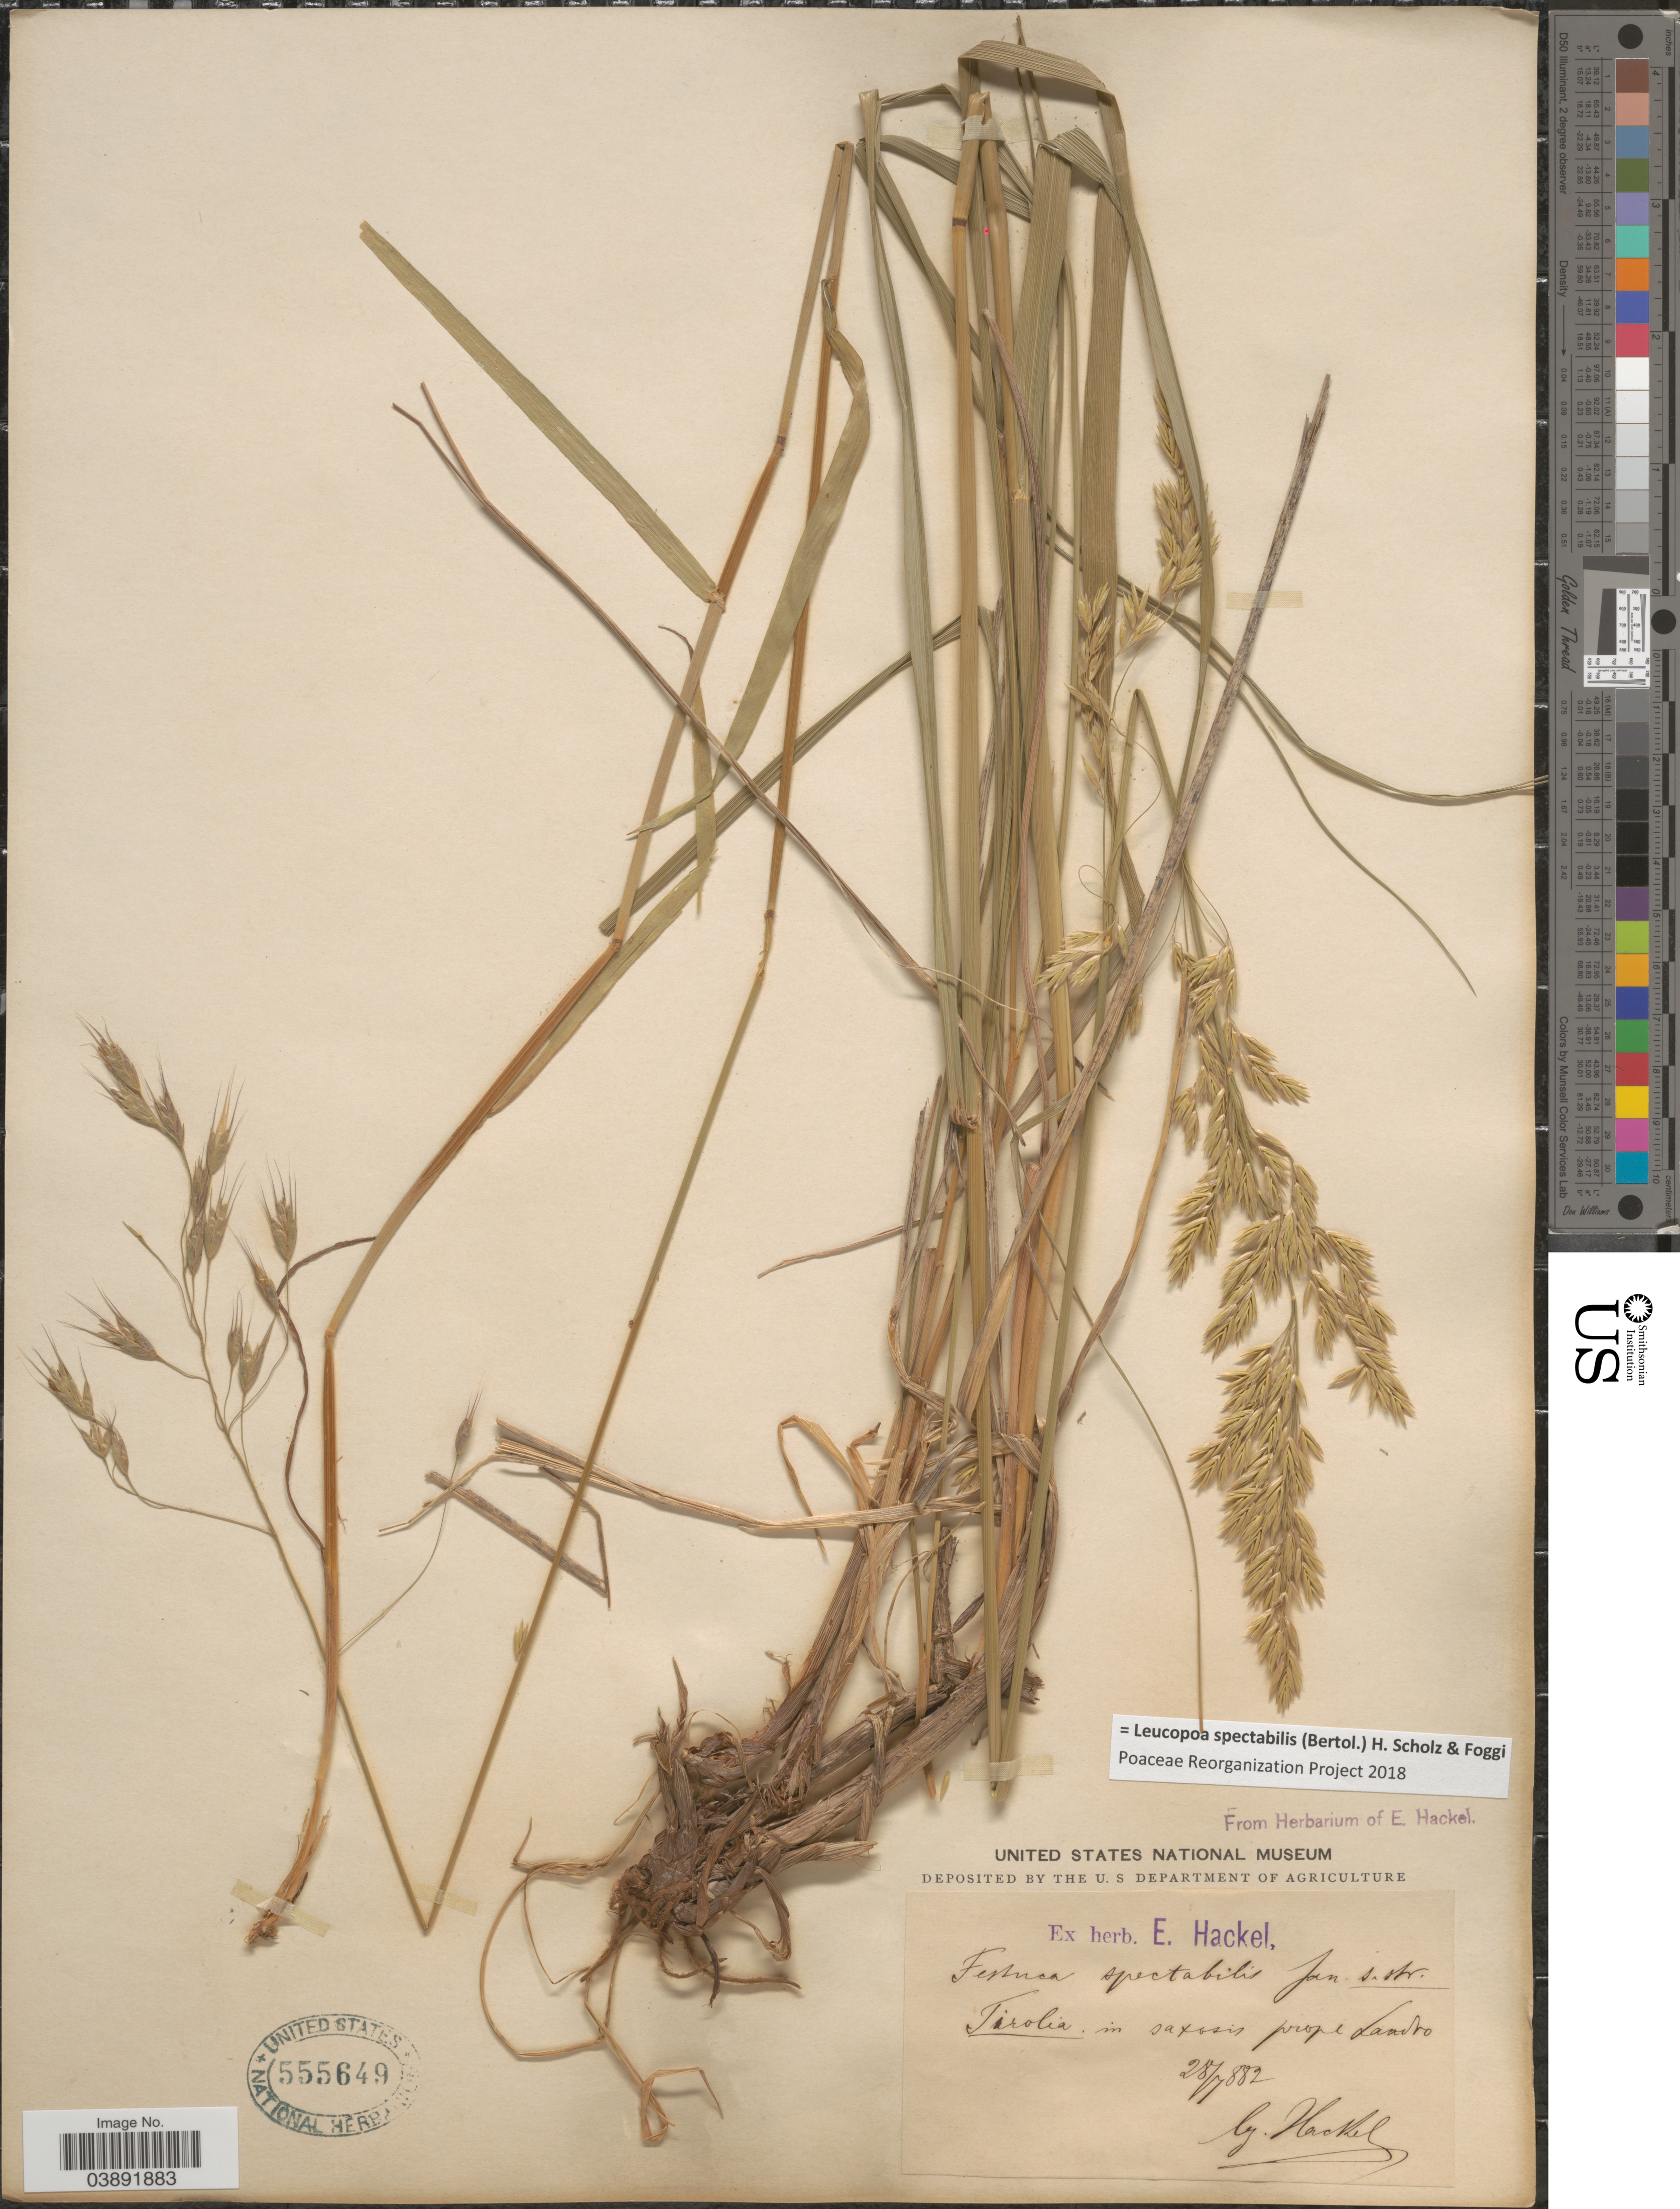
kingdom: Plantae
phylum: Tracheophyta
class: Liliopsida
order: Poales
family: Poaceae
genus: Leucopoa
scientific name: Leucopoa spectabilis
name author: (Bertol.) H. Scholz & Foggi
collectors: E. Hackel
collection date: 1882-07-28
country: Italy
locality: Tirolia im saxosis prope Landro.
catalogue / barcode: US 555649